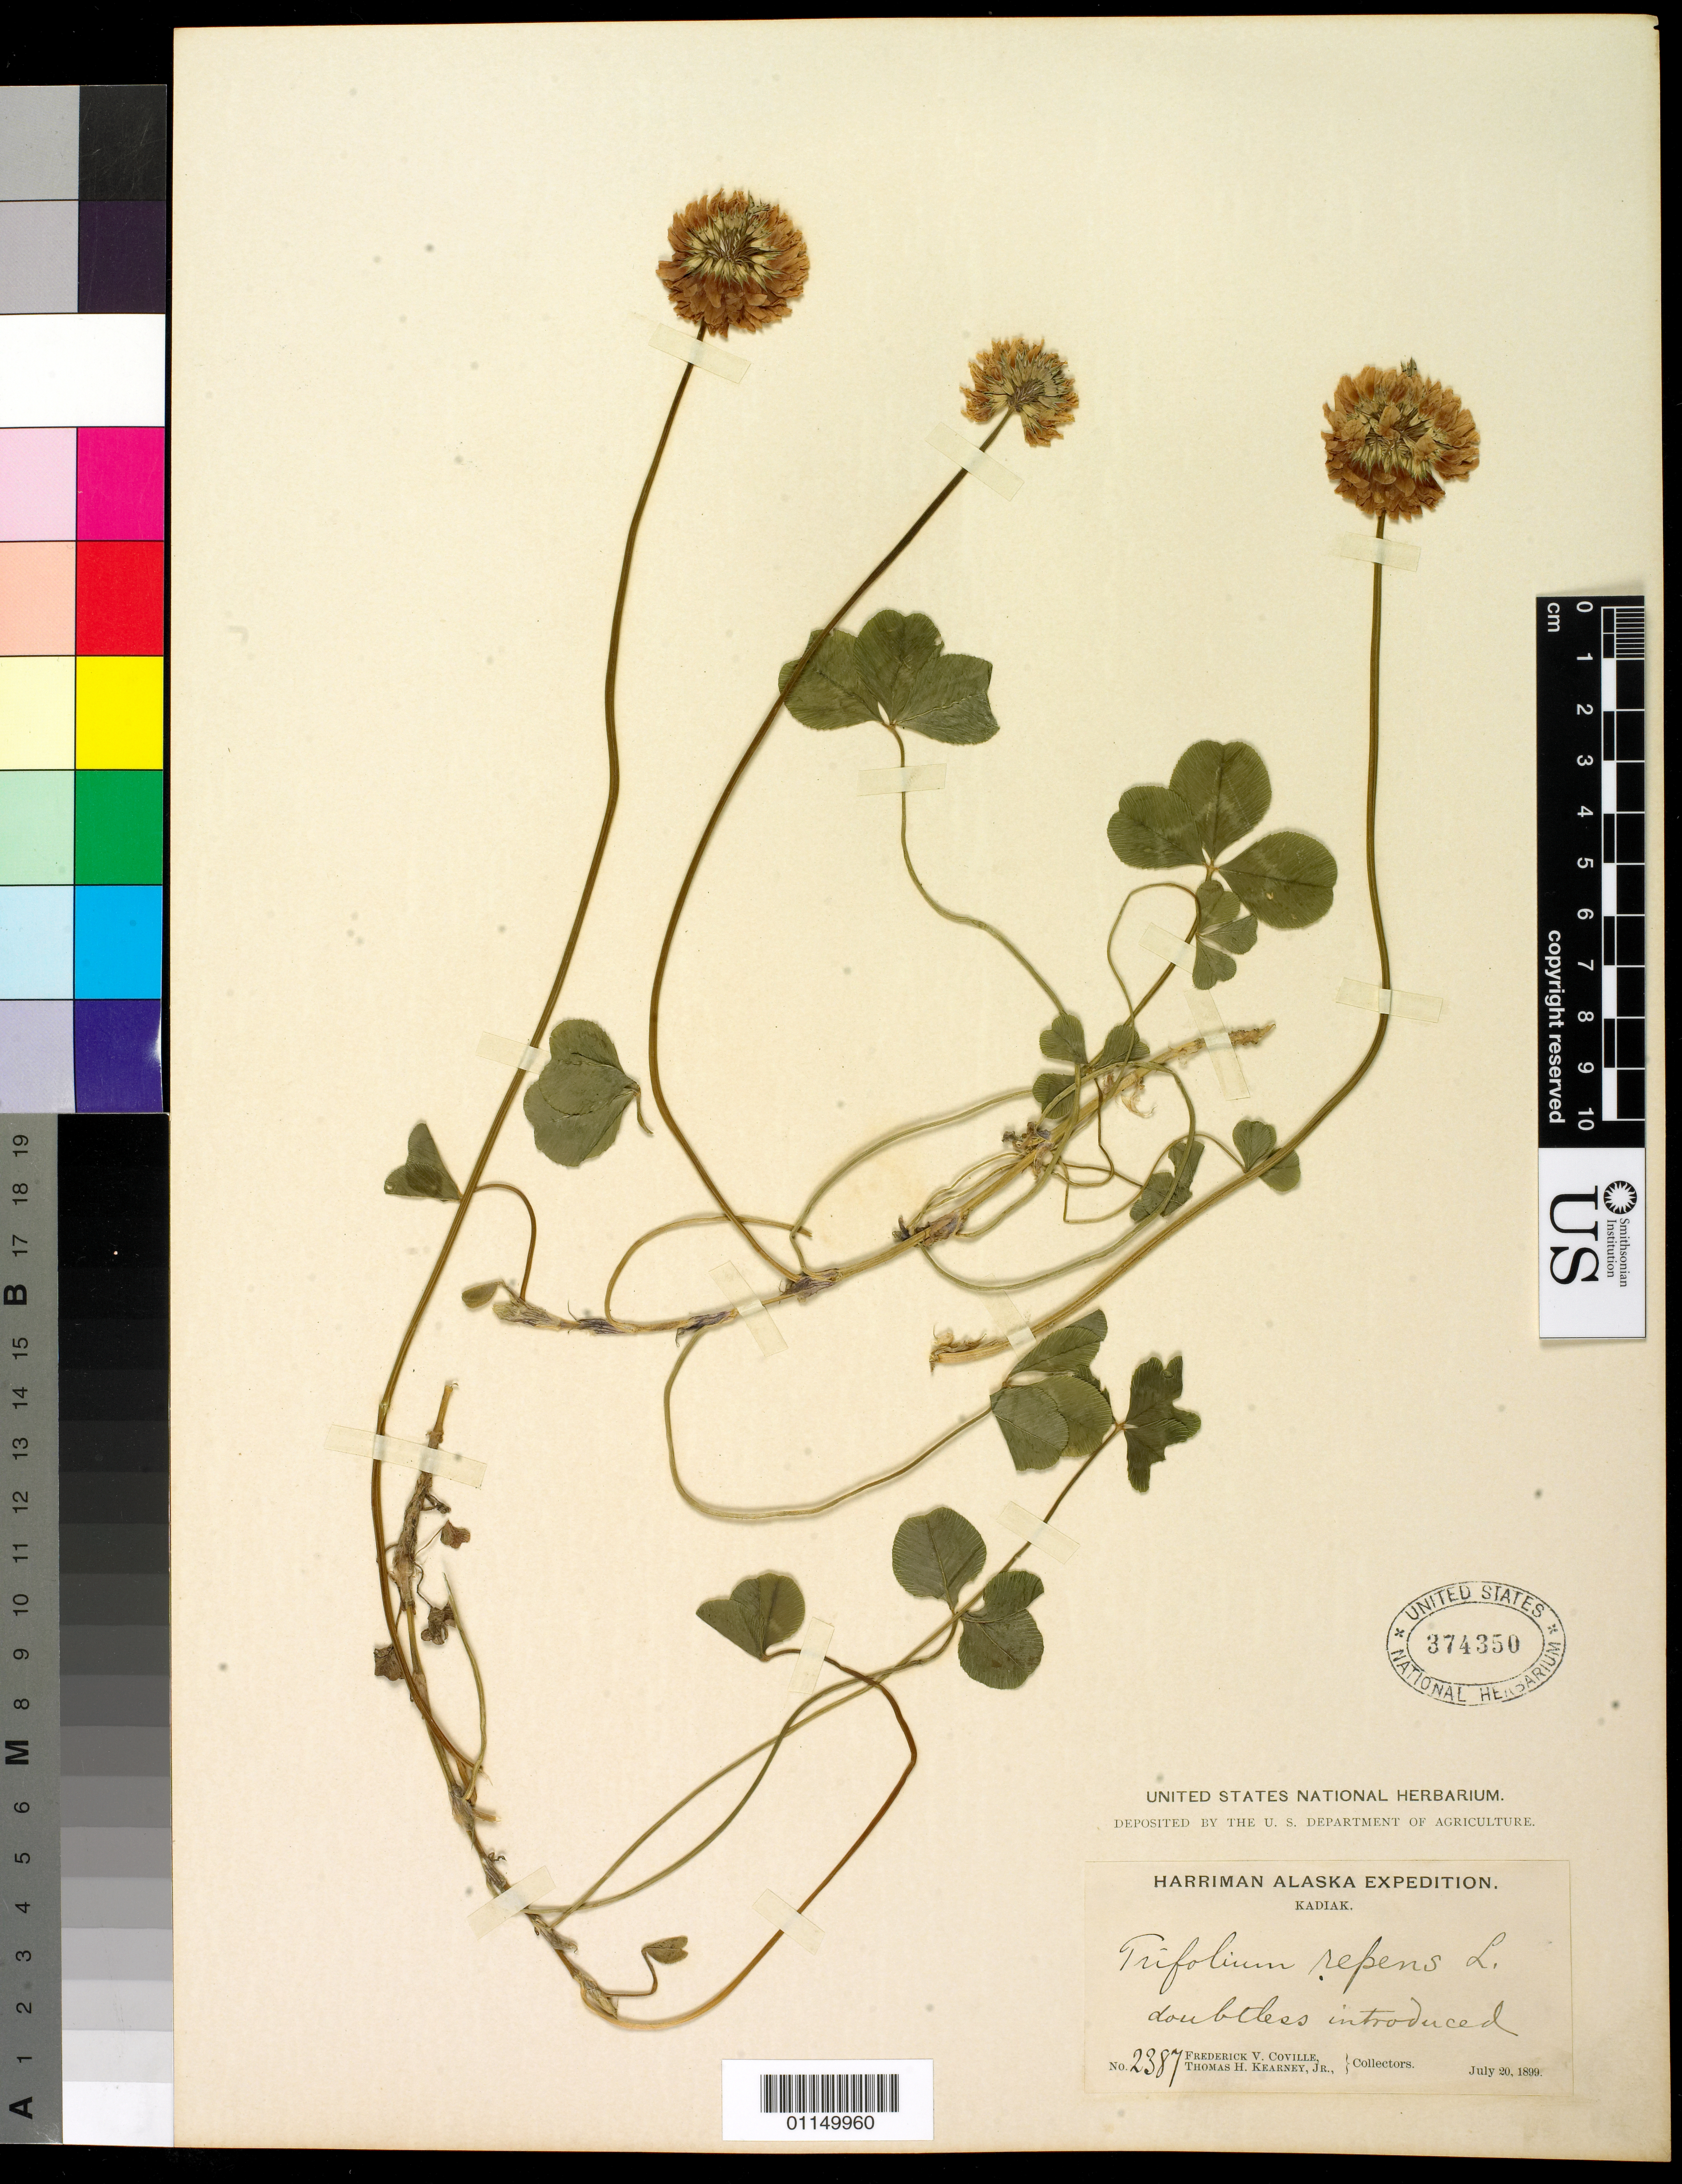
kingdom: Plantae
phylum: Tracheophyta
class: Magnoliopsida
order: Fabales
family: Fabaceae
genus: Trifolium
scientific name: Trifolium repens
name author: L.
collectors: F. V. Coville & T. H. Kearney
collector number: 2387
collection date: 1899-07-20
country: United States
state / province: Alaska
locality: Kadiak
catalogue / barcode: US 374350